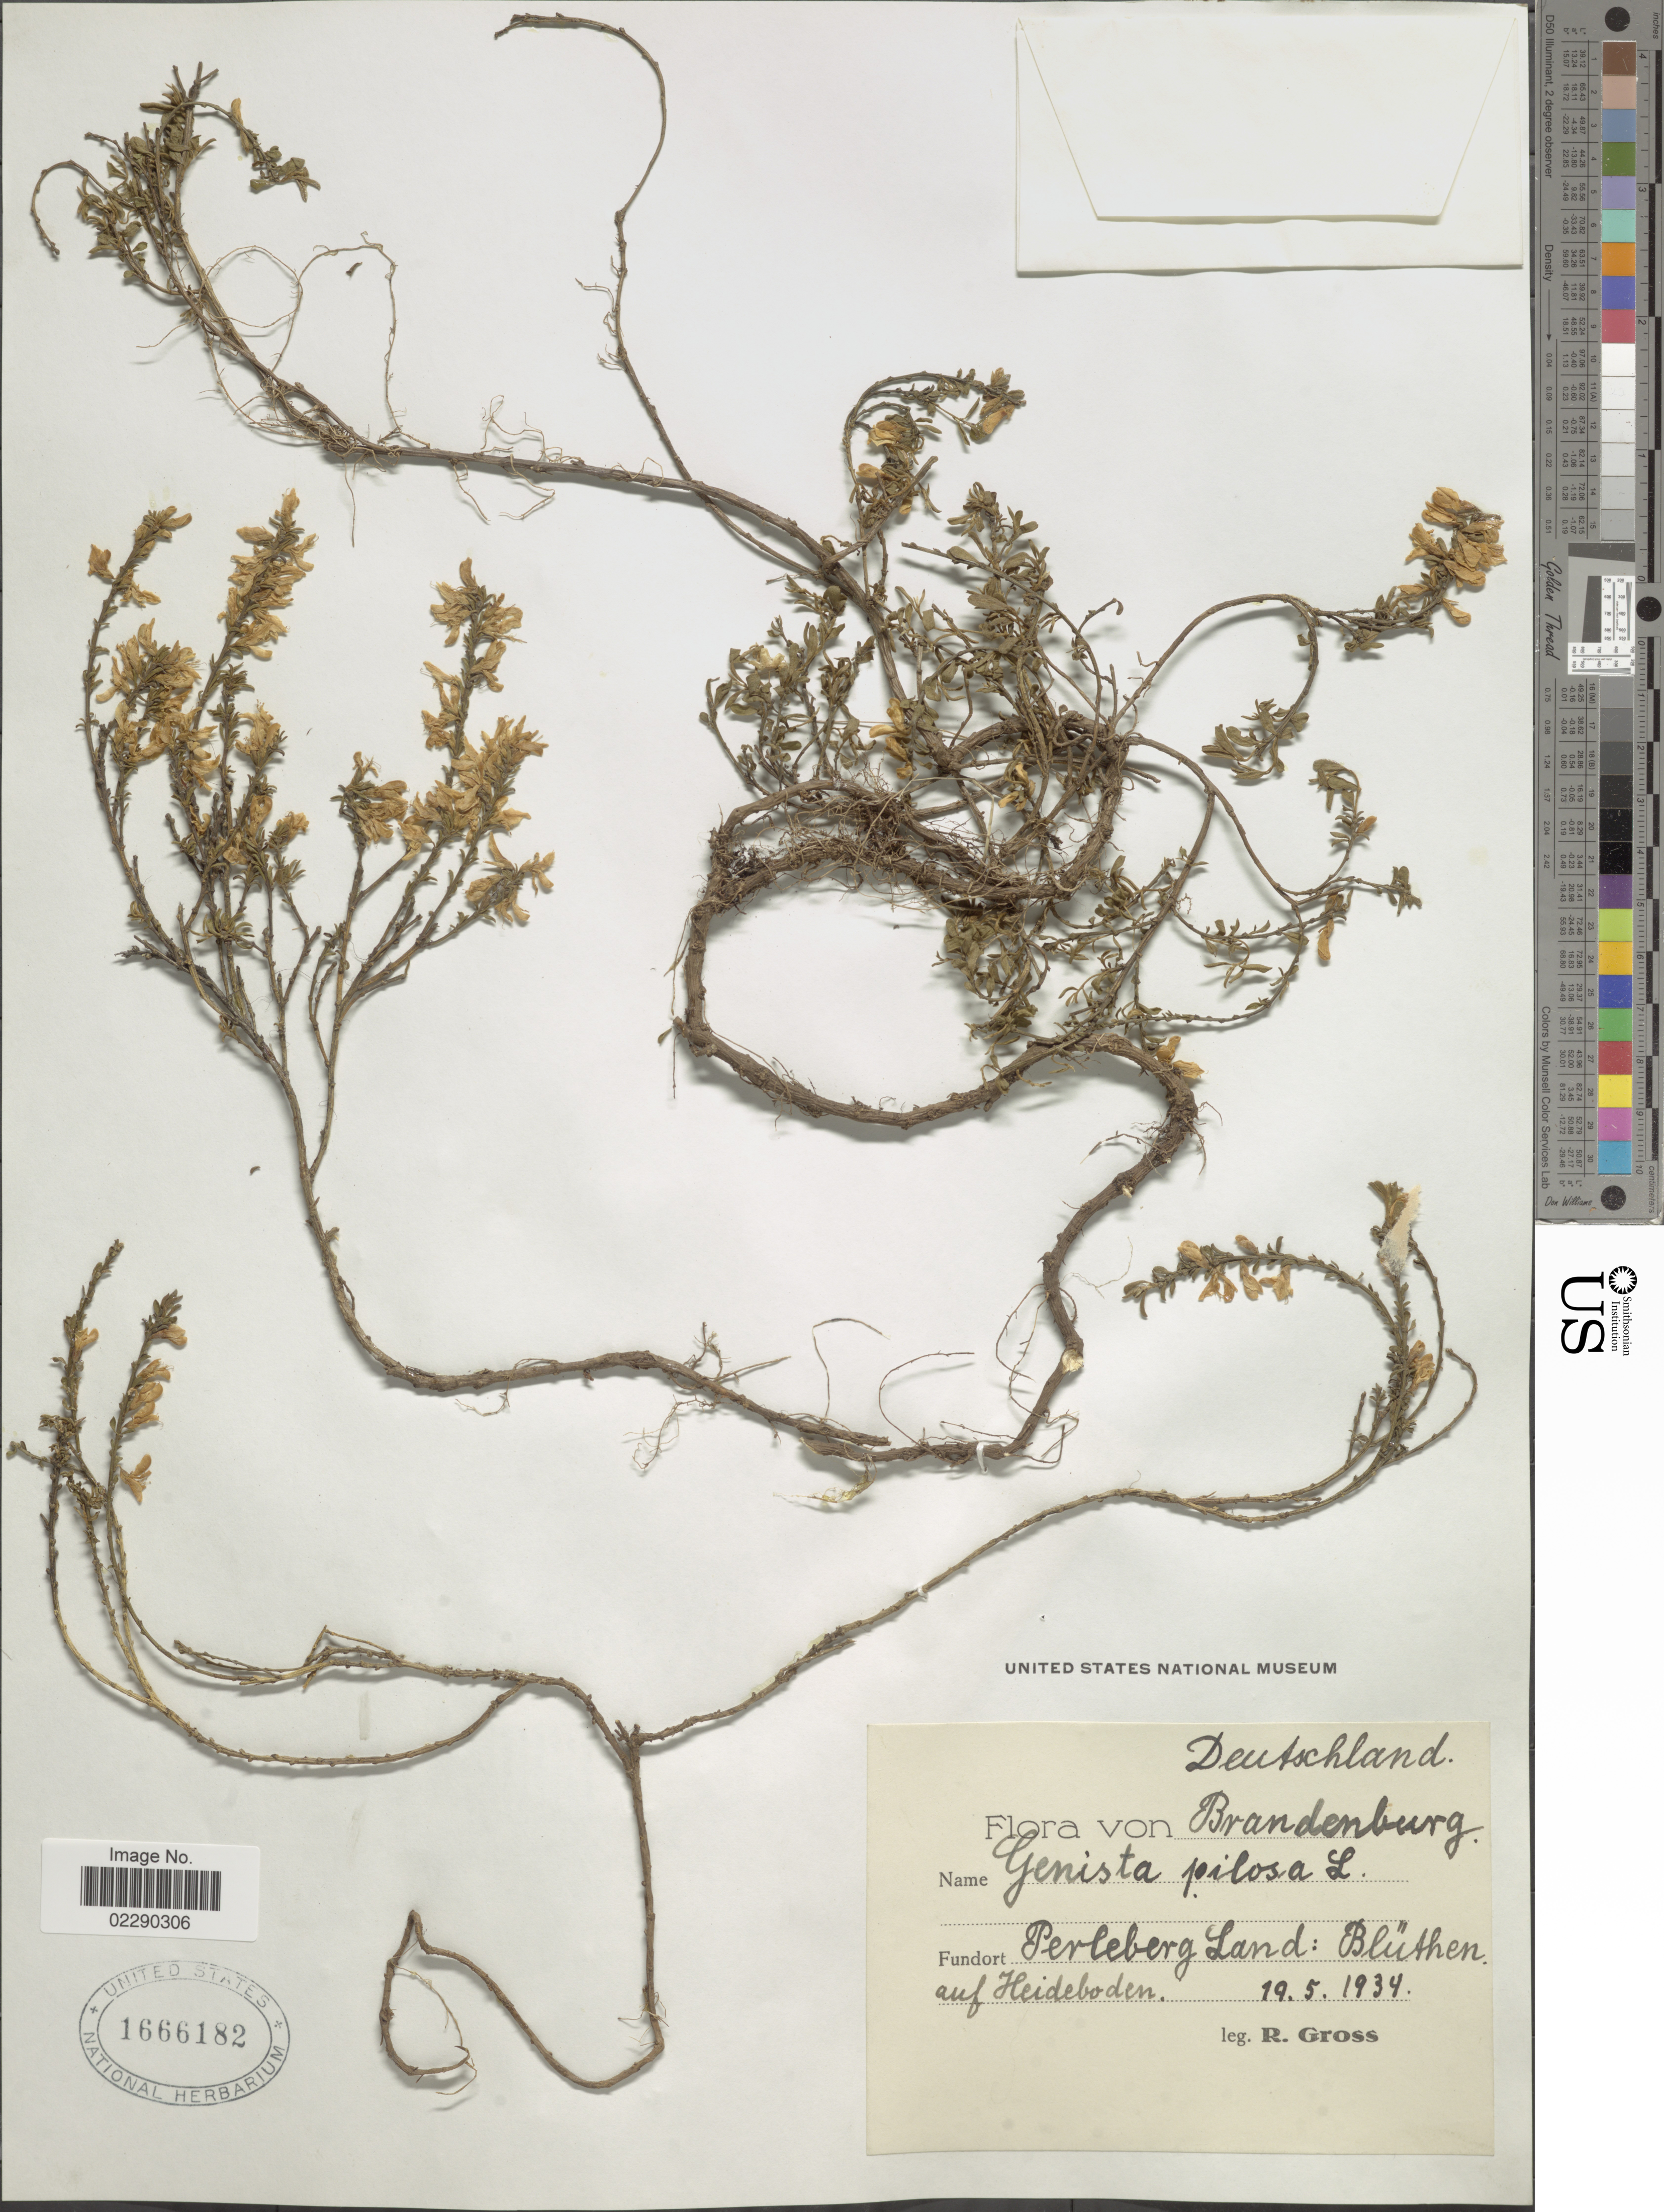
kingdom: Plantae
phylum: Tracheophyta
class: Magnoliopsida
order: Fabales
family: Fabaceae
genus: Genista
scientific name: Genista pilosa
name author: L.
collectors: R. Gross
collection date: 1934-05-19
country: Germany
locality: Deutschland, Perleberg Land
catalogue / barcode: US 1666182